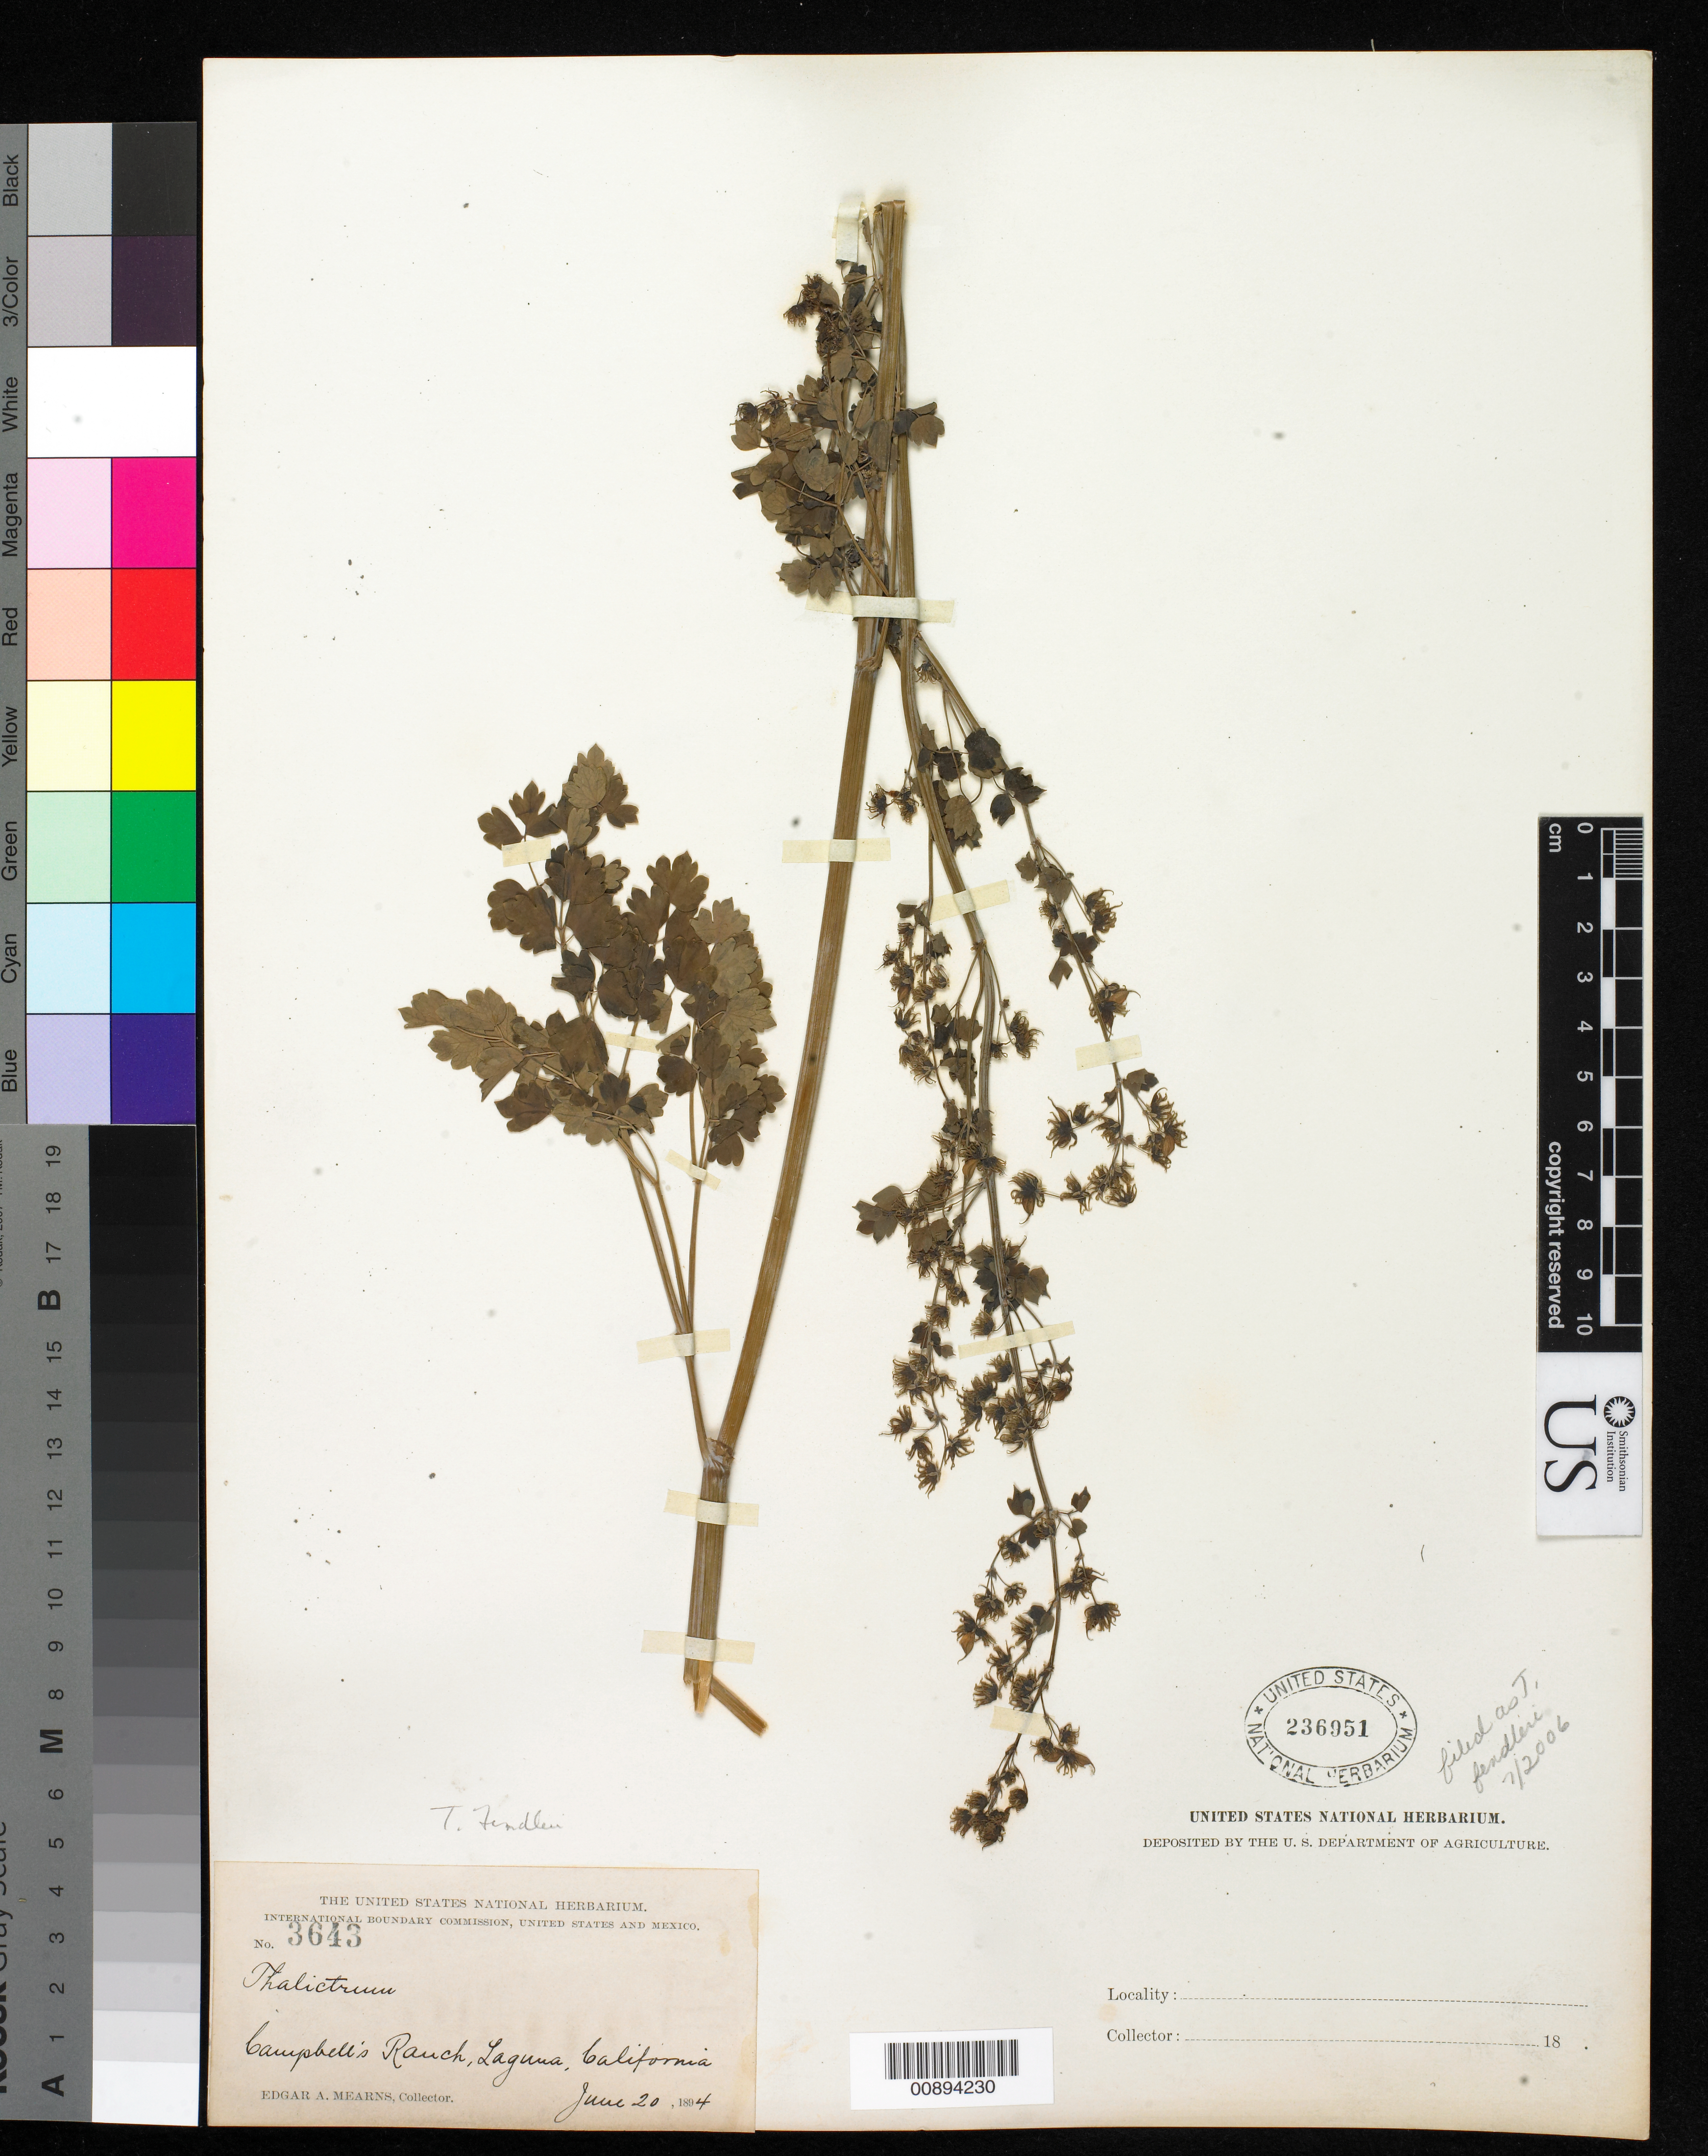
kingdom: Plantae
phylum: Tracheophyta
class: Magnoliopsida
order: Ranunculales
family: Ranunculaceae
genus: Thalictrum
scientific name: Thalictrum fendleri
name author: Engelm. ex A. Gray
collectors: E. A. Mearns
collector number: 3643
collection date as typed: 20 Jun 1894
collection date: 1894-06-20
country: United States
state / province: California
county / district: Orange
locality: Campbell's Ranch, Laguna, California.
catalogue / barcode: US 236951